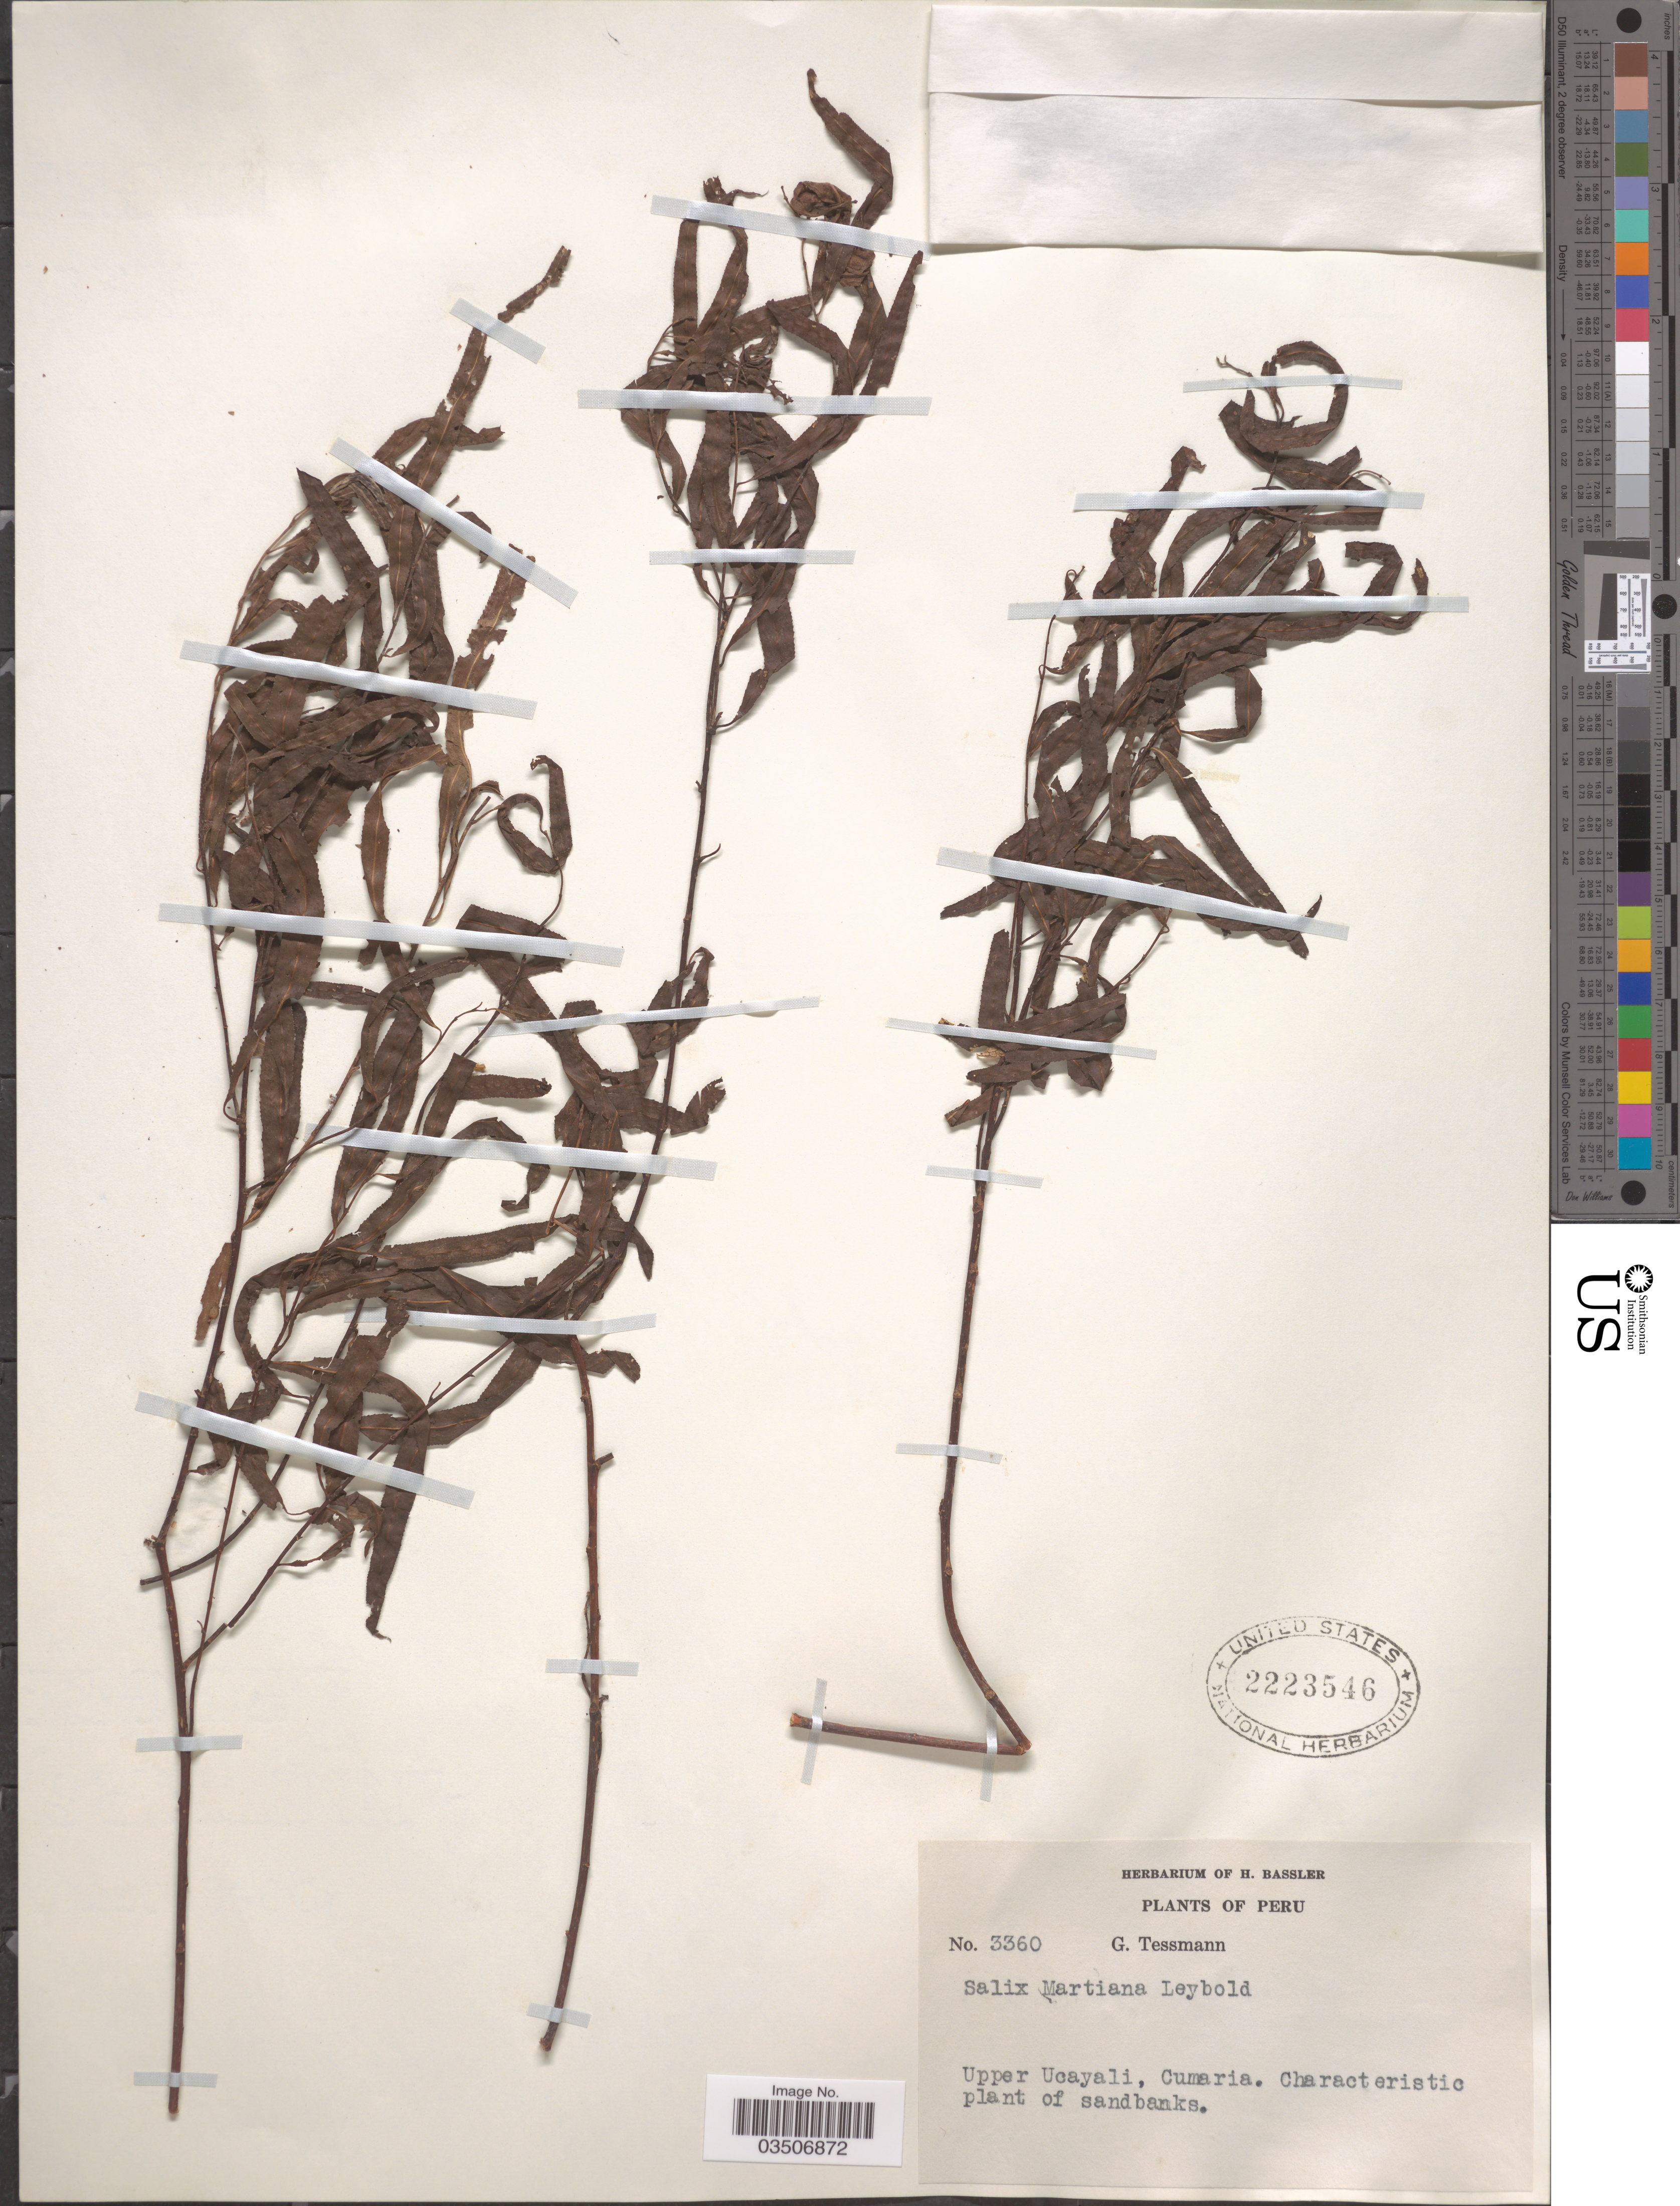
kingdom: Plantae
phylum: Tracheophyta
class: Magnoliopsida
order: Malpighiales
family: Salicaceae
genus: Salix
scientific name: Salix martiana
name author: Leyb.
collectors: G. Tessmann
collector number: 3360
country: Peru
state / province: Ucayali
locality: Upper Ucayali, Cumaria.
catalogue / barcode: US 2223546